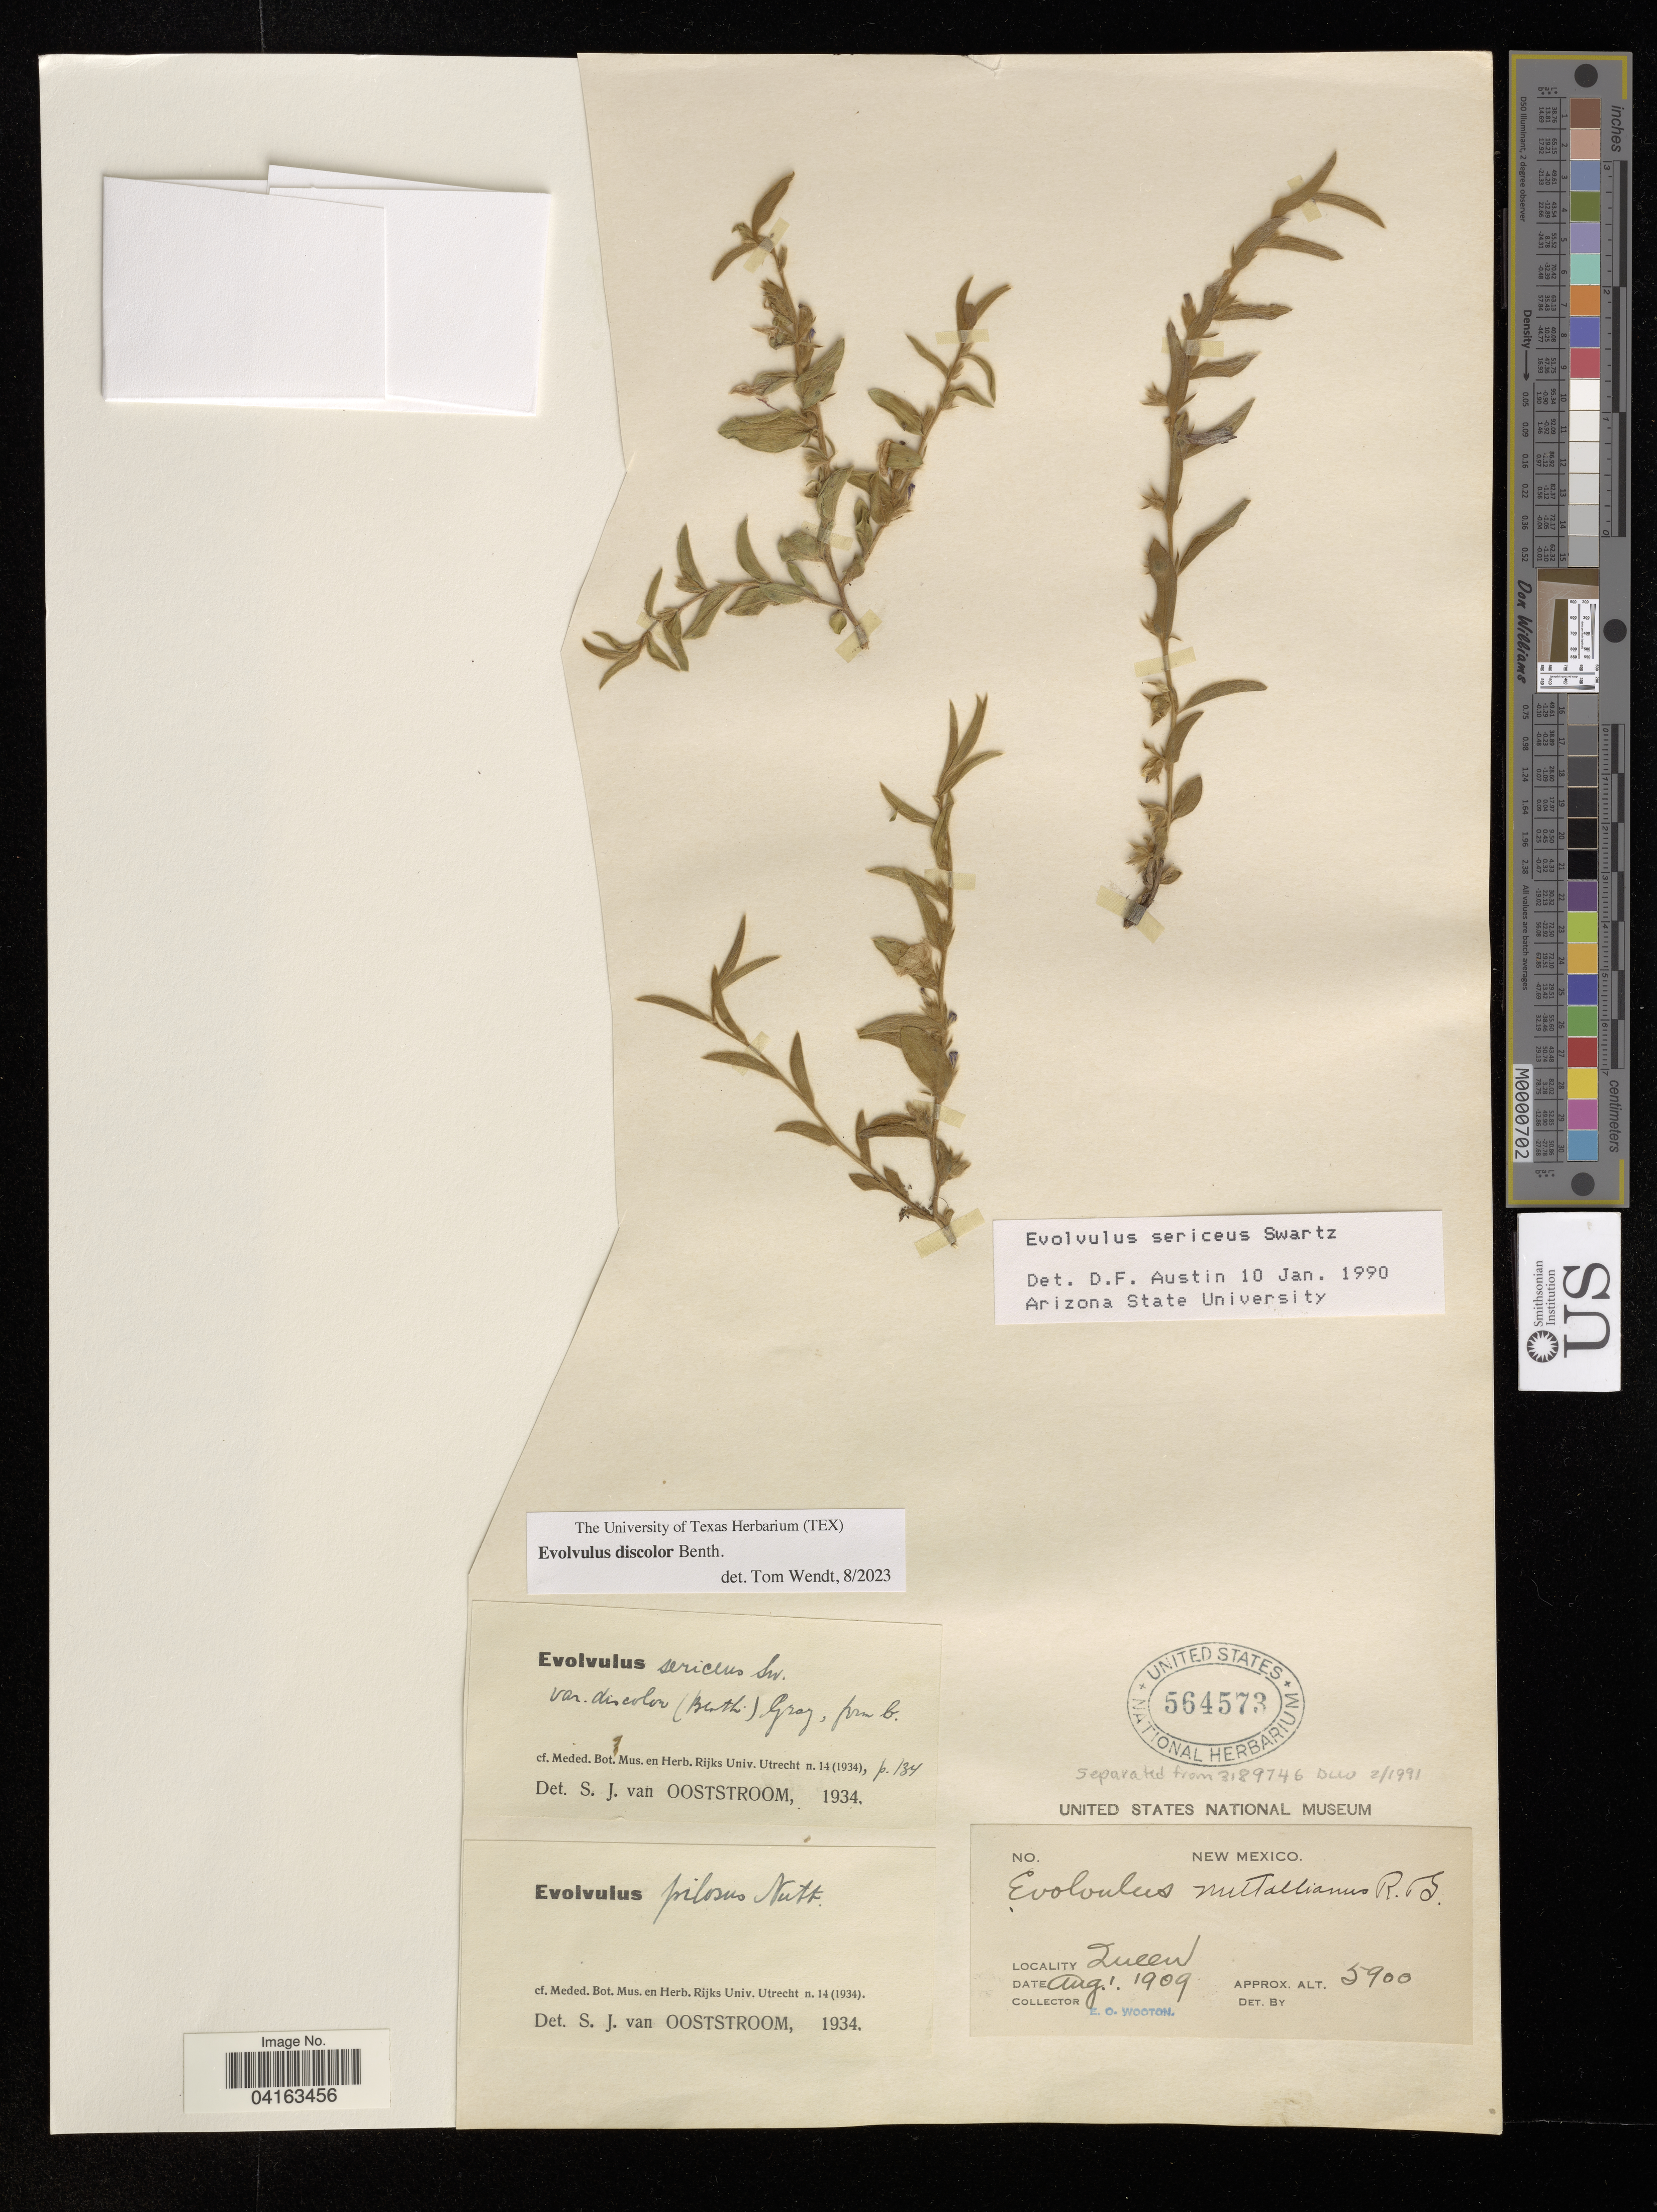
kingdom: Plantae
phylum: Tracheophyta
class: Magnoliopsida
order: Solanales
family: Convolvulaceae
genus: Evolvulus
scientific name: Evolvulus discolor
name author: Benth.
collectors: E. O. Wooton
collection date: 1909-08-01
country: United States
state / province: New Mexico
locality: Queen.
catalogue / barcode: US 564573